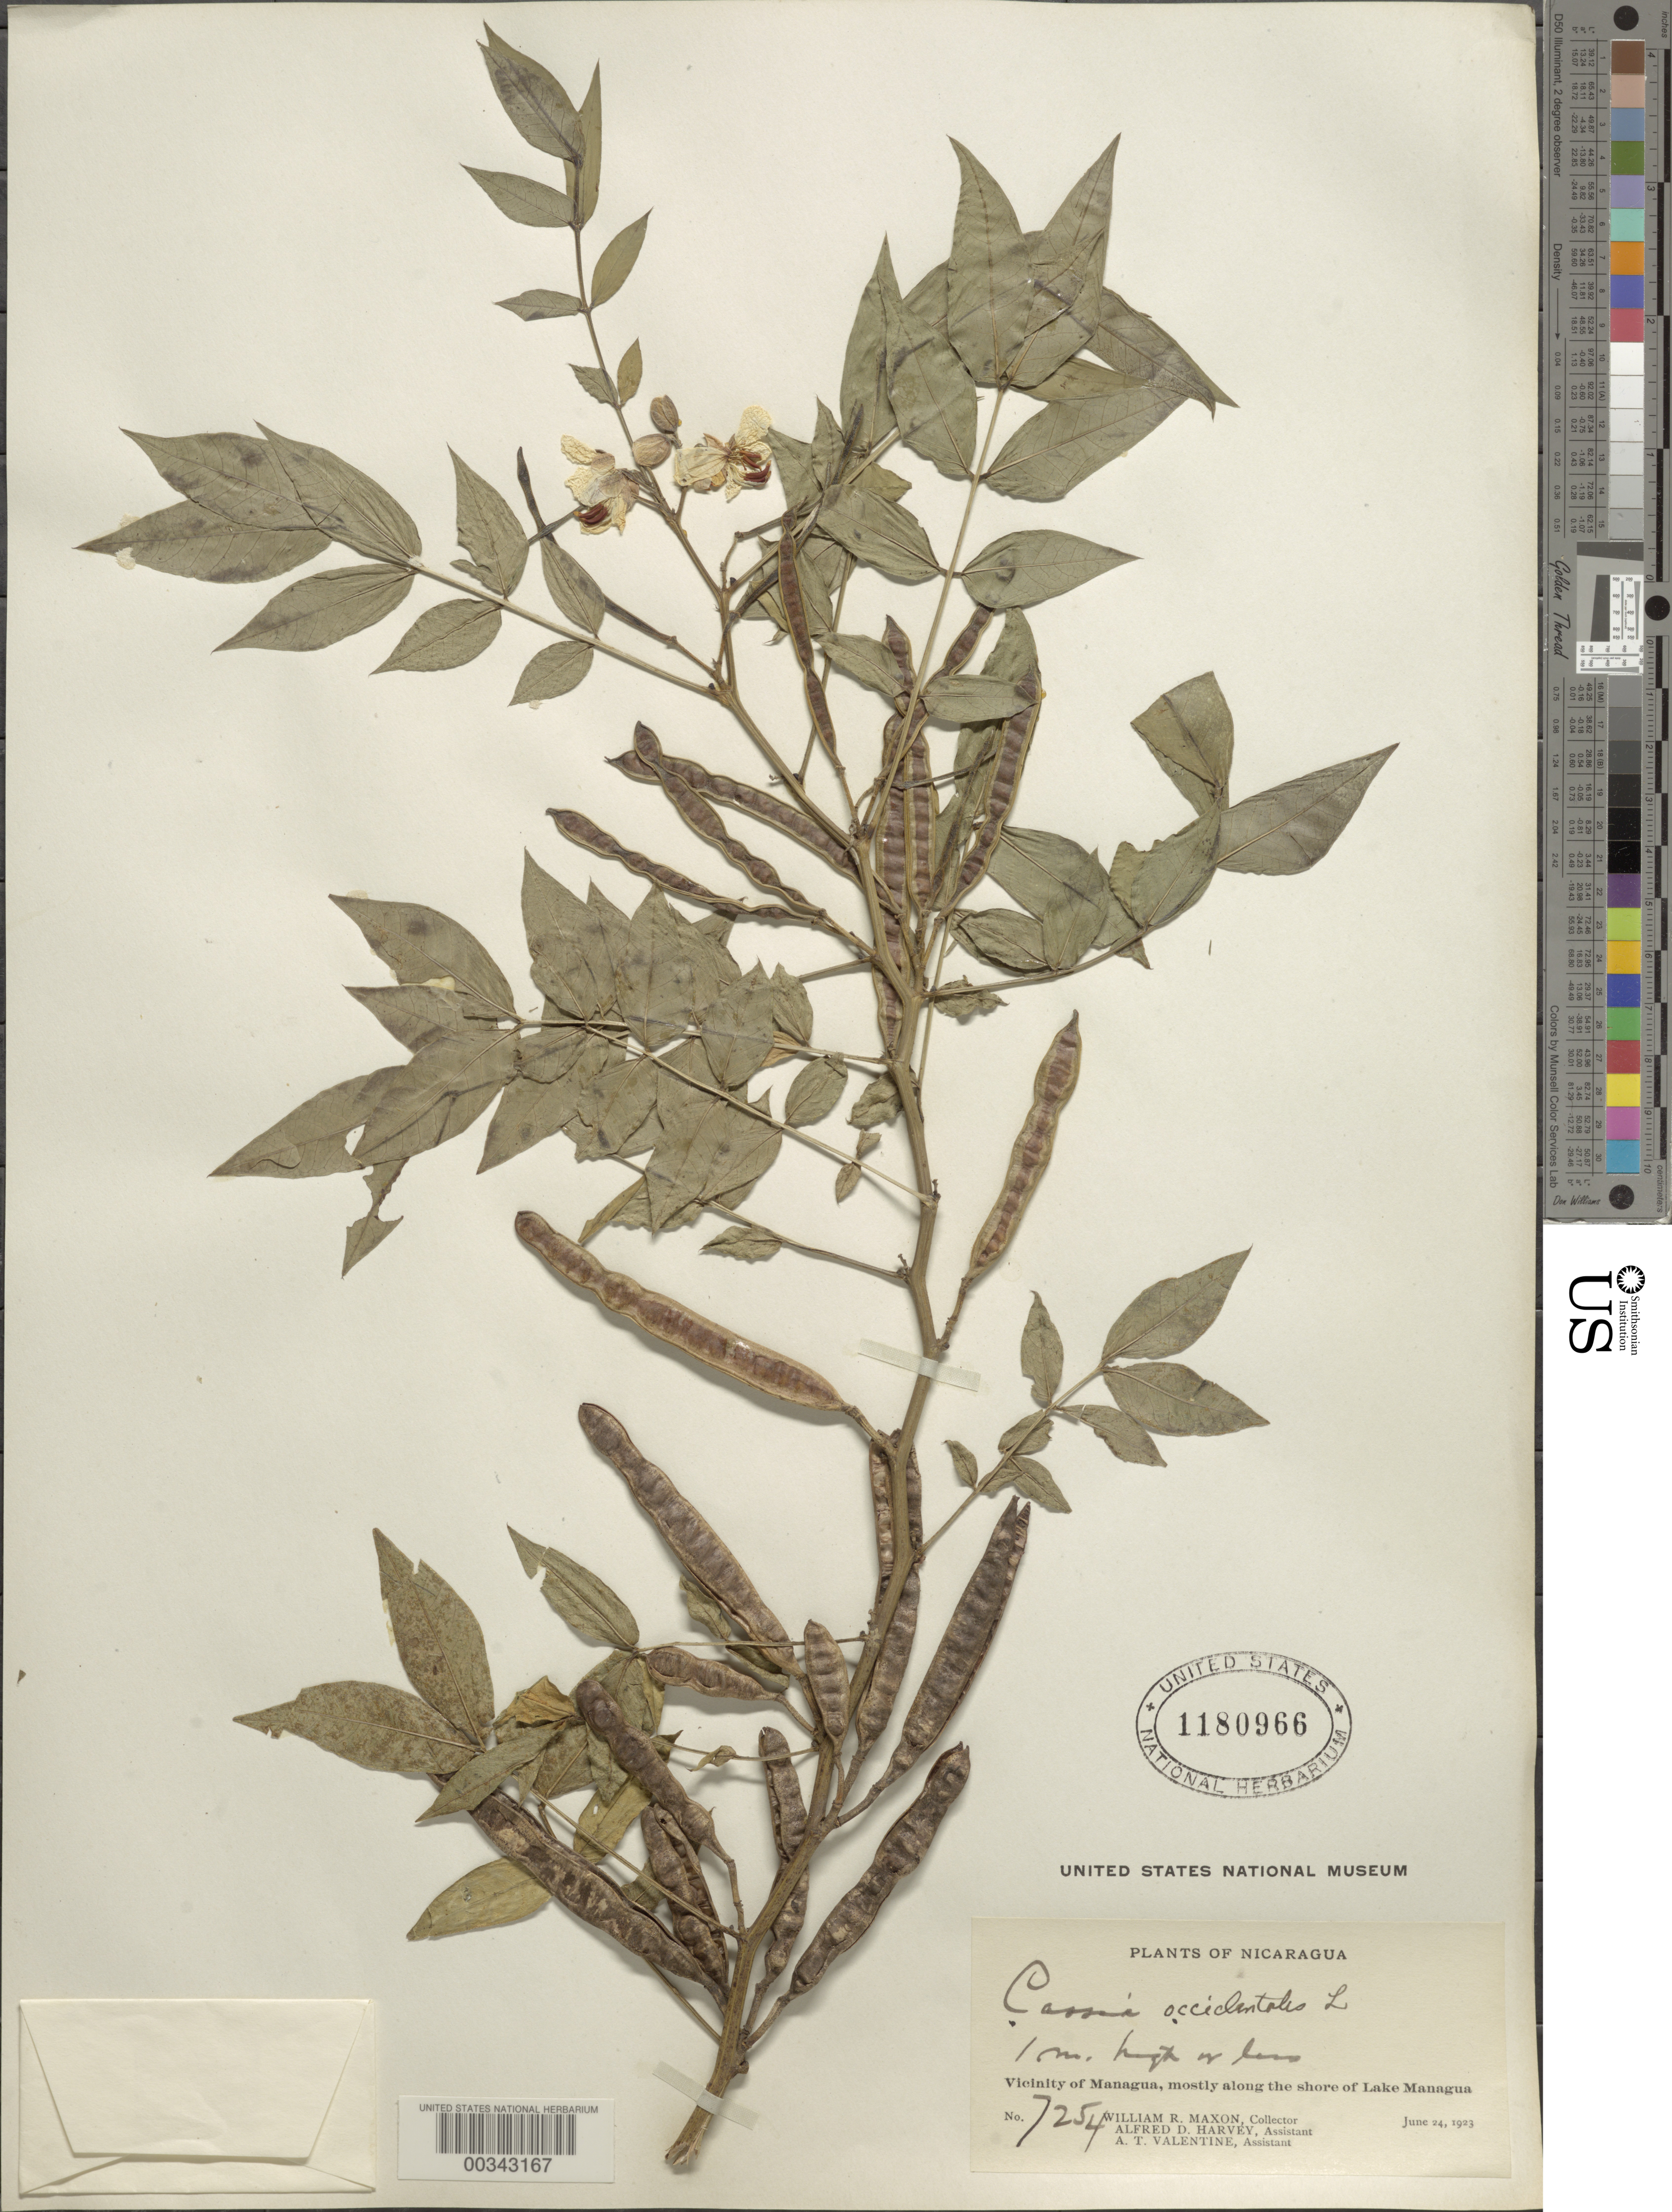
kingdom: Plantae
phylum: Tracheophyta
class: Magnoliopsida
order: Fabales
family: Fabaceae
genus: Senna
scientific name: Senna occidentalis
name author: (L.) Link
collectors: W. R. Maxon, A. D. Harvey & A. Valentine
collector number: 7554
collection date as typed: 24 Jun 1923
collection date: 1923-06-24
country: Nicaragua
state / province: Managua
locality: Vicinity of managua, along the shore of lake managua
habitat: Shore of lake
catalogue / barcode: US 1180966